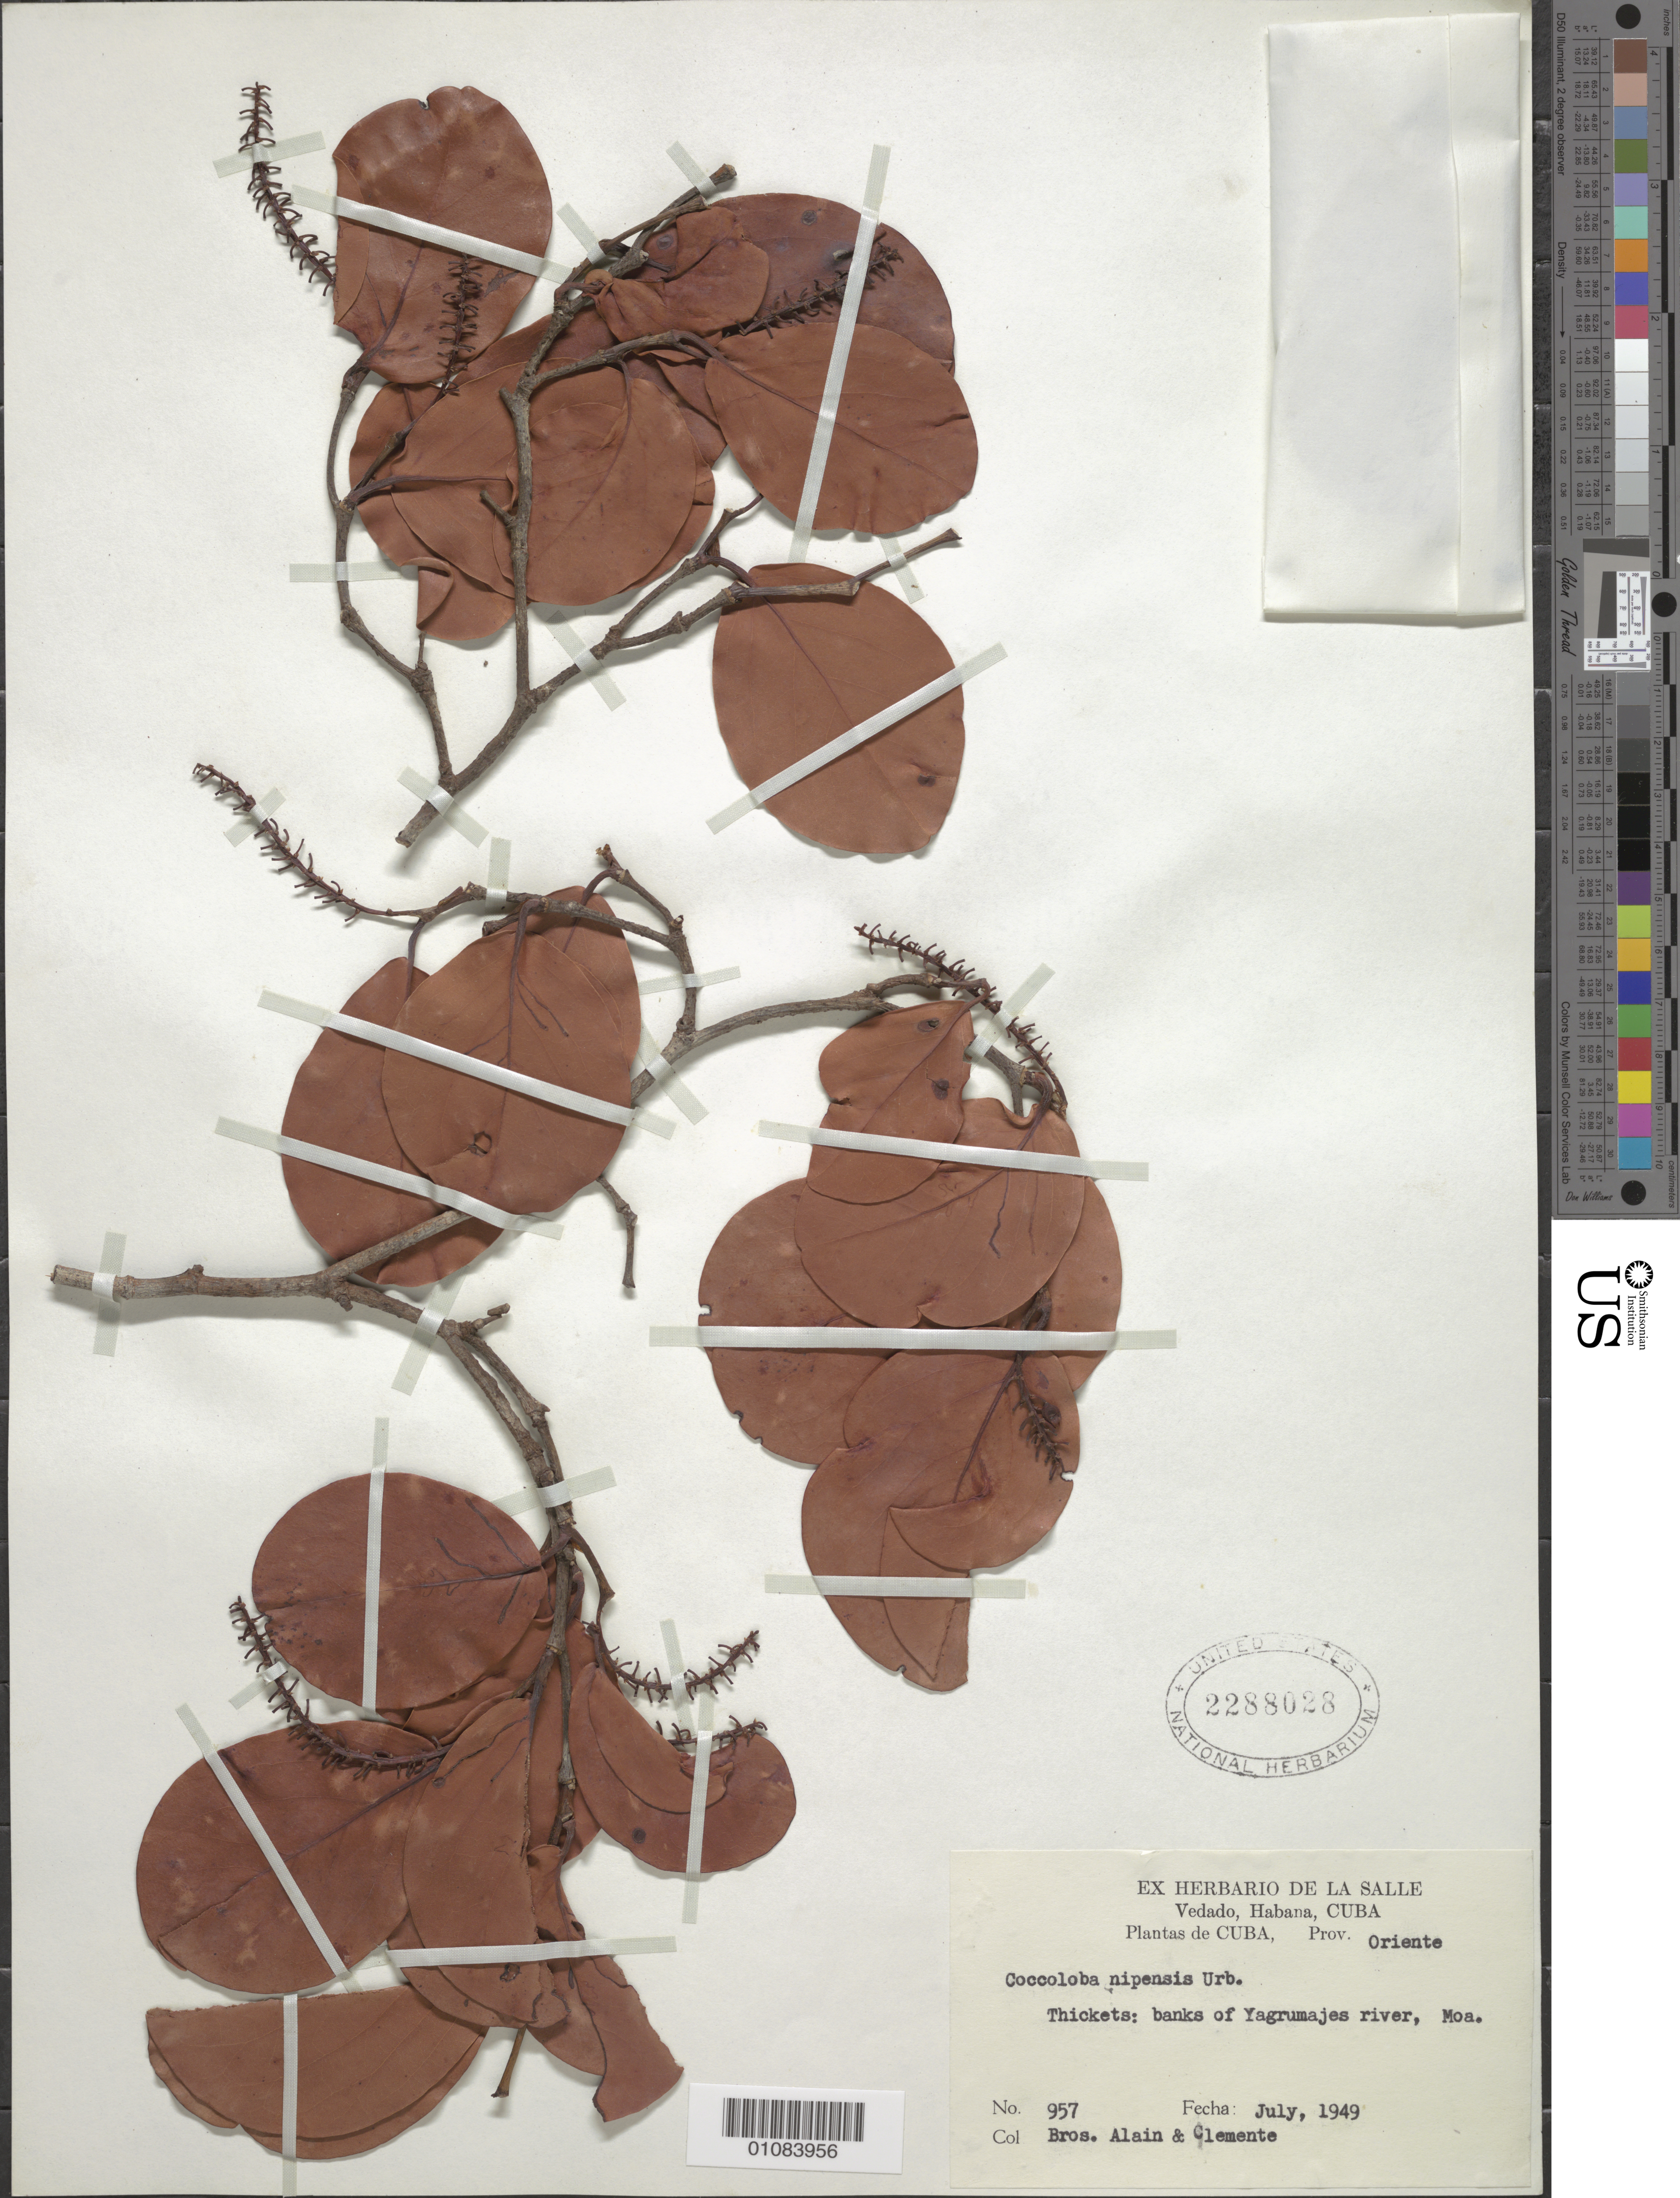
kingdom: Plantae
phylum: Tracheophyta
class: Magnoliopsida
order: Caryophyllales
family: Polygonaceae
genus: Coccoloba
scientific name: Coccoloba nipensis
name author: Urb.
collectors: A. H. Liogier & Bro. Clemente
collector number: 957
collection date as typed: Jul 1949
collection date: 1949-07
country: Cuba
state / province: Holguín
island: Cuba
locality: Moa, banks of Yagrumajes river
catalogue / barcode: US 2288028